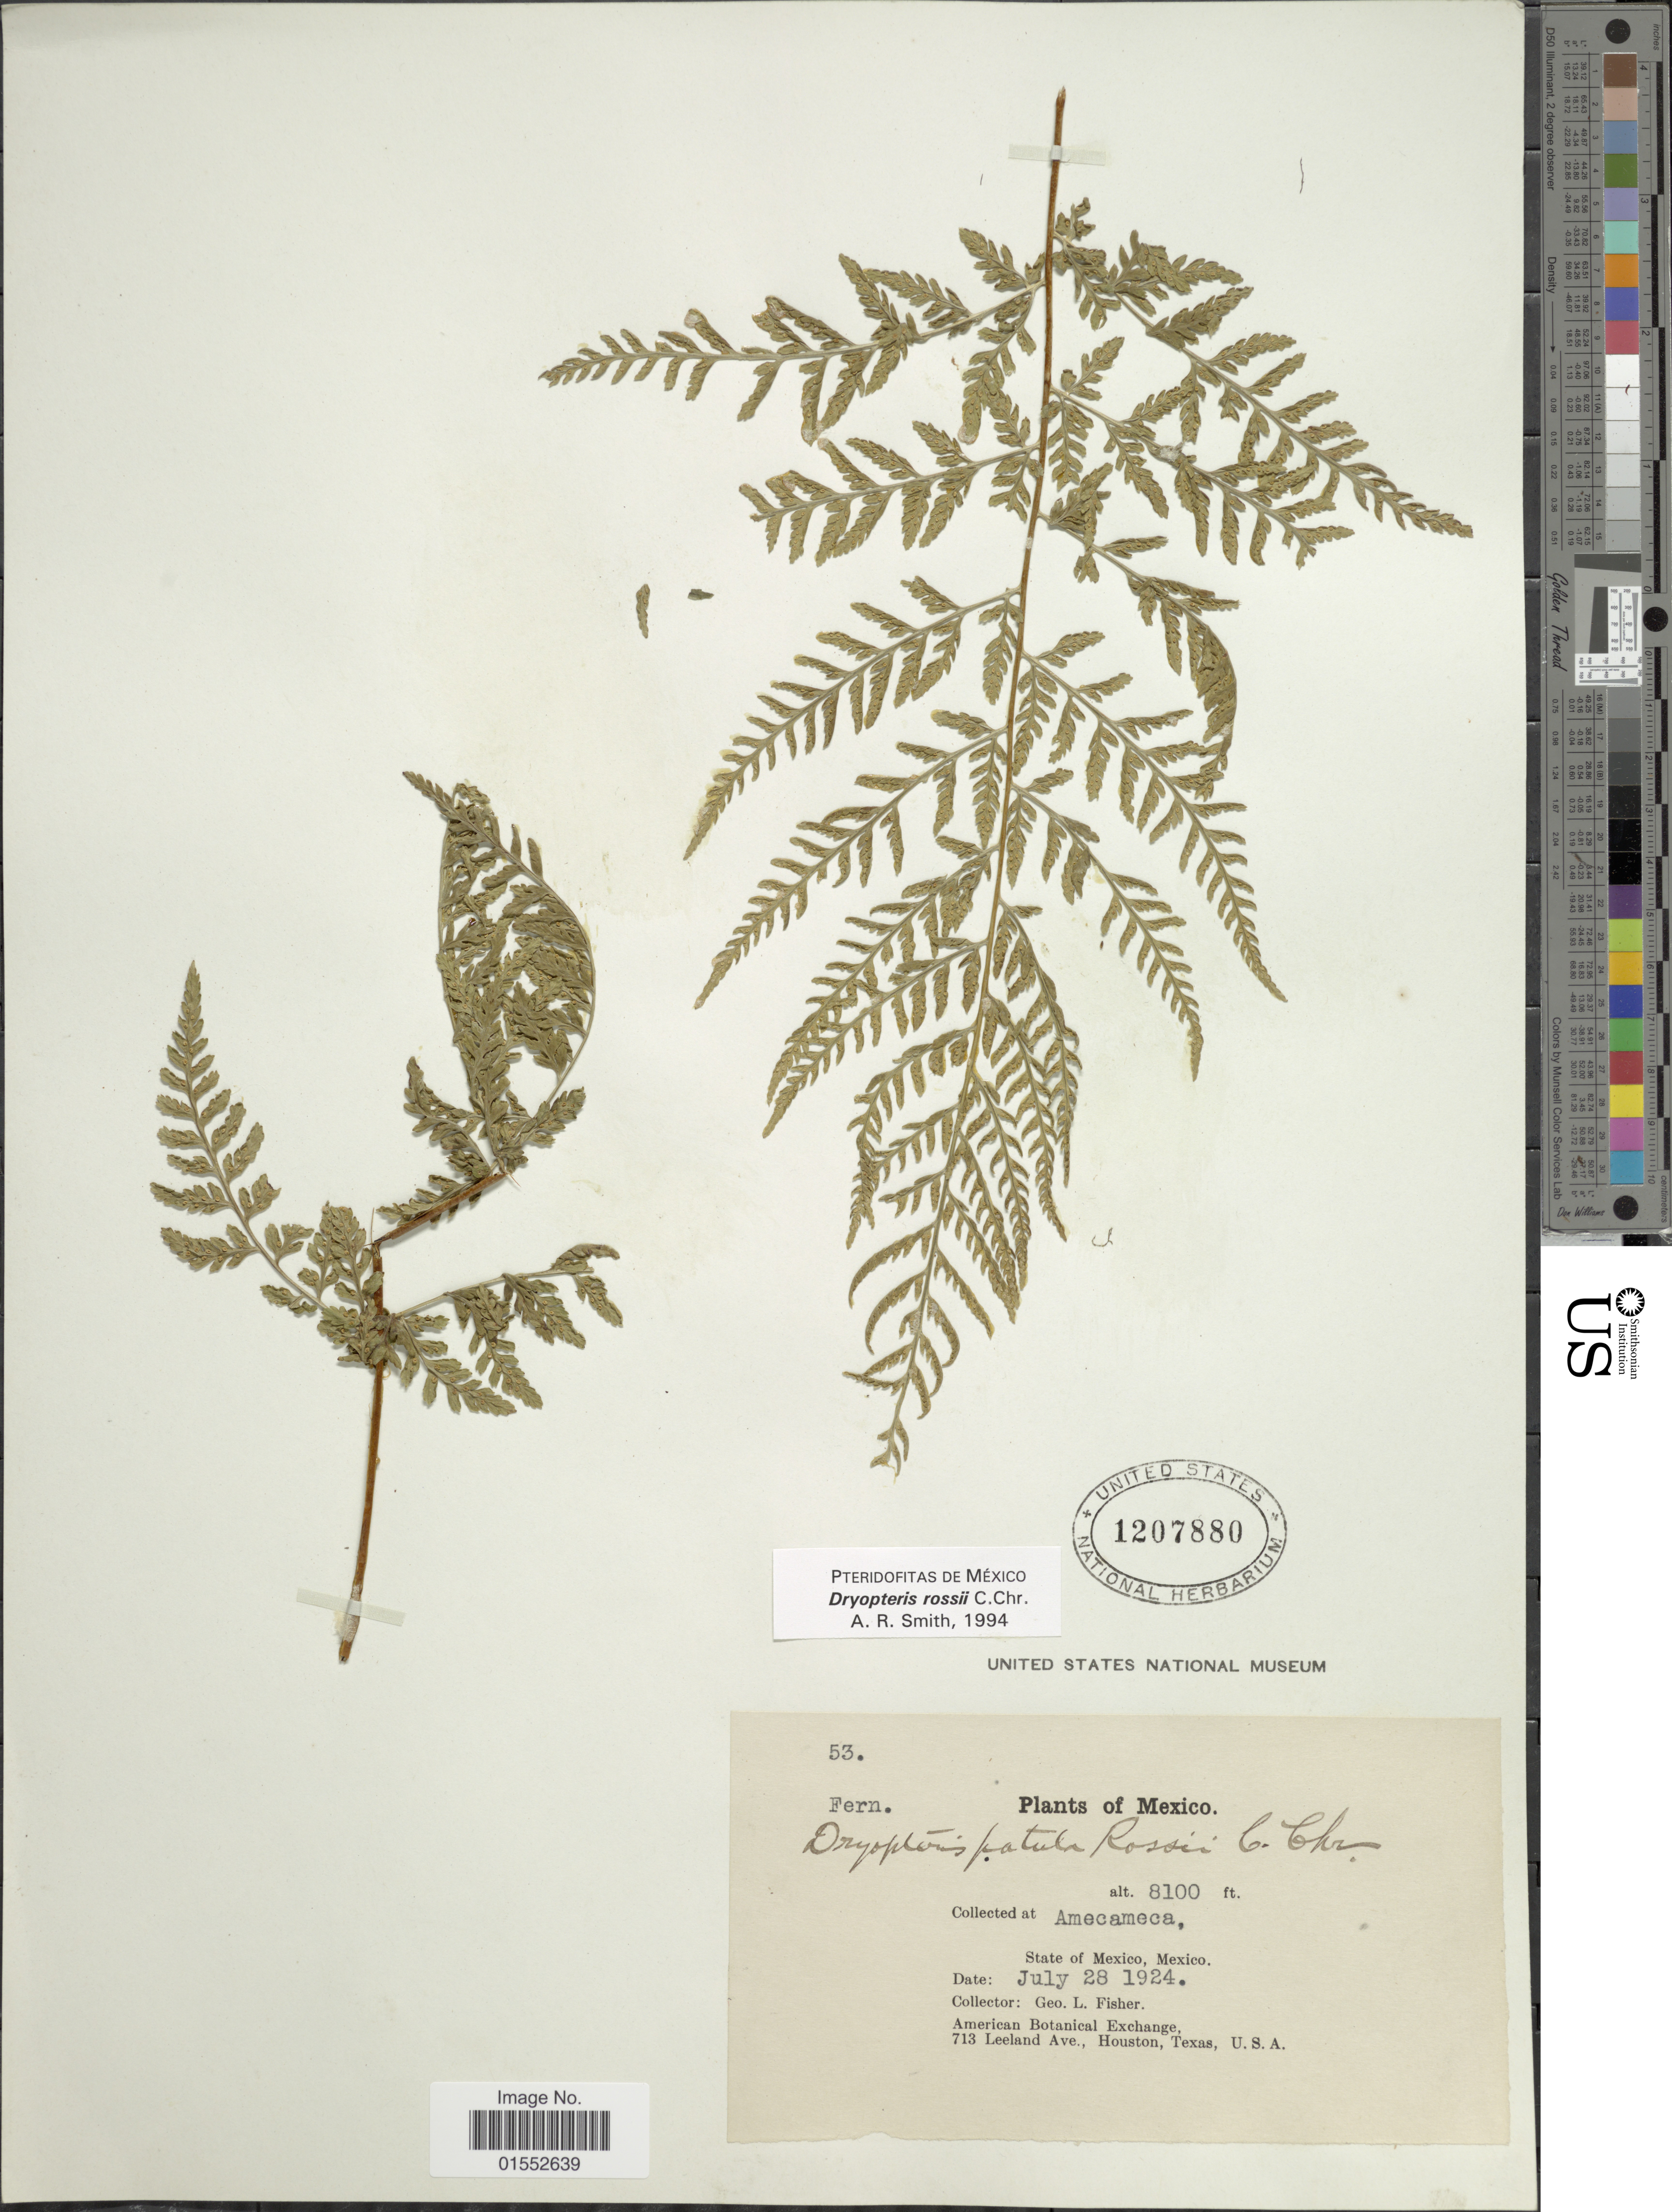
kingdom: Plantae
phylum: Tracheophyta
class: Polypodiopsida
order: Polypodiales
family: Dryopteridaceae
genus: Dryopteris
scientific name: Dryopteris rossii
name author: C. Chr.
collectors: G. L. Fisher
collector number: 53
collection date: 1924-07-28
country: Mexico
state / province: México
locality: Amecameca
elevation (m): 2469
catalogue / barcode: US 1207880